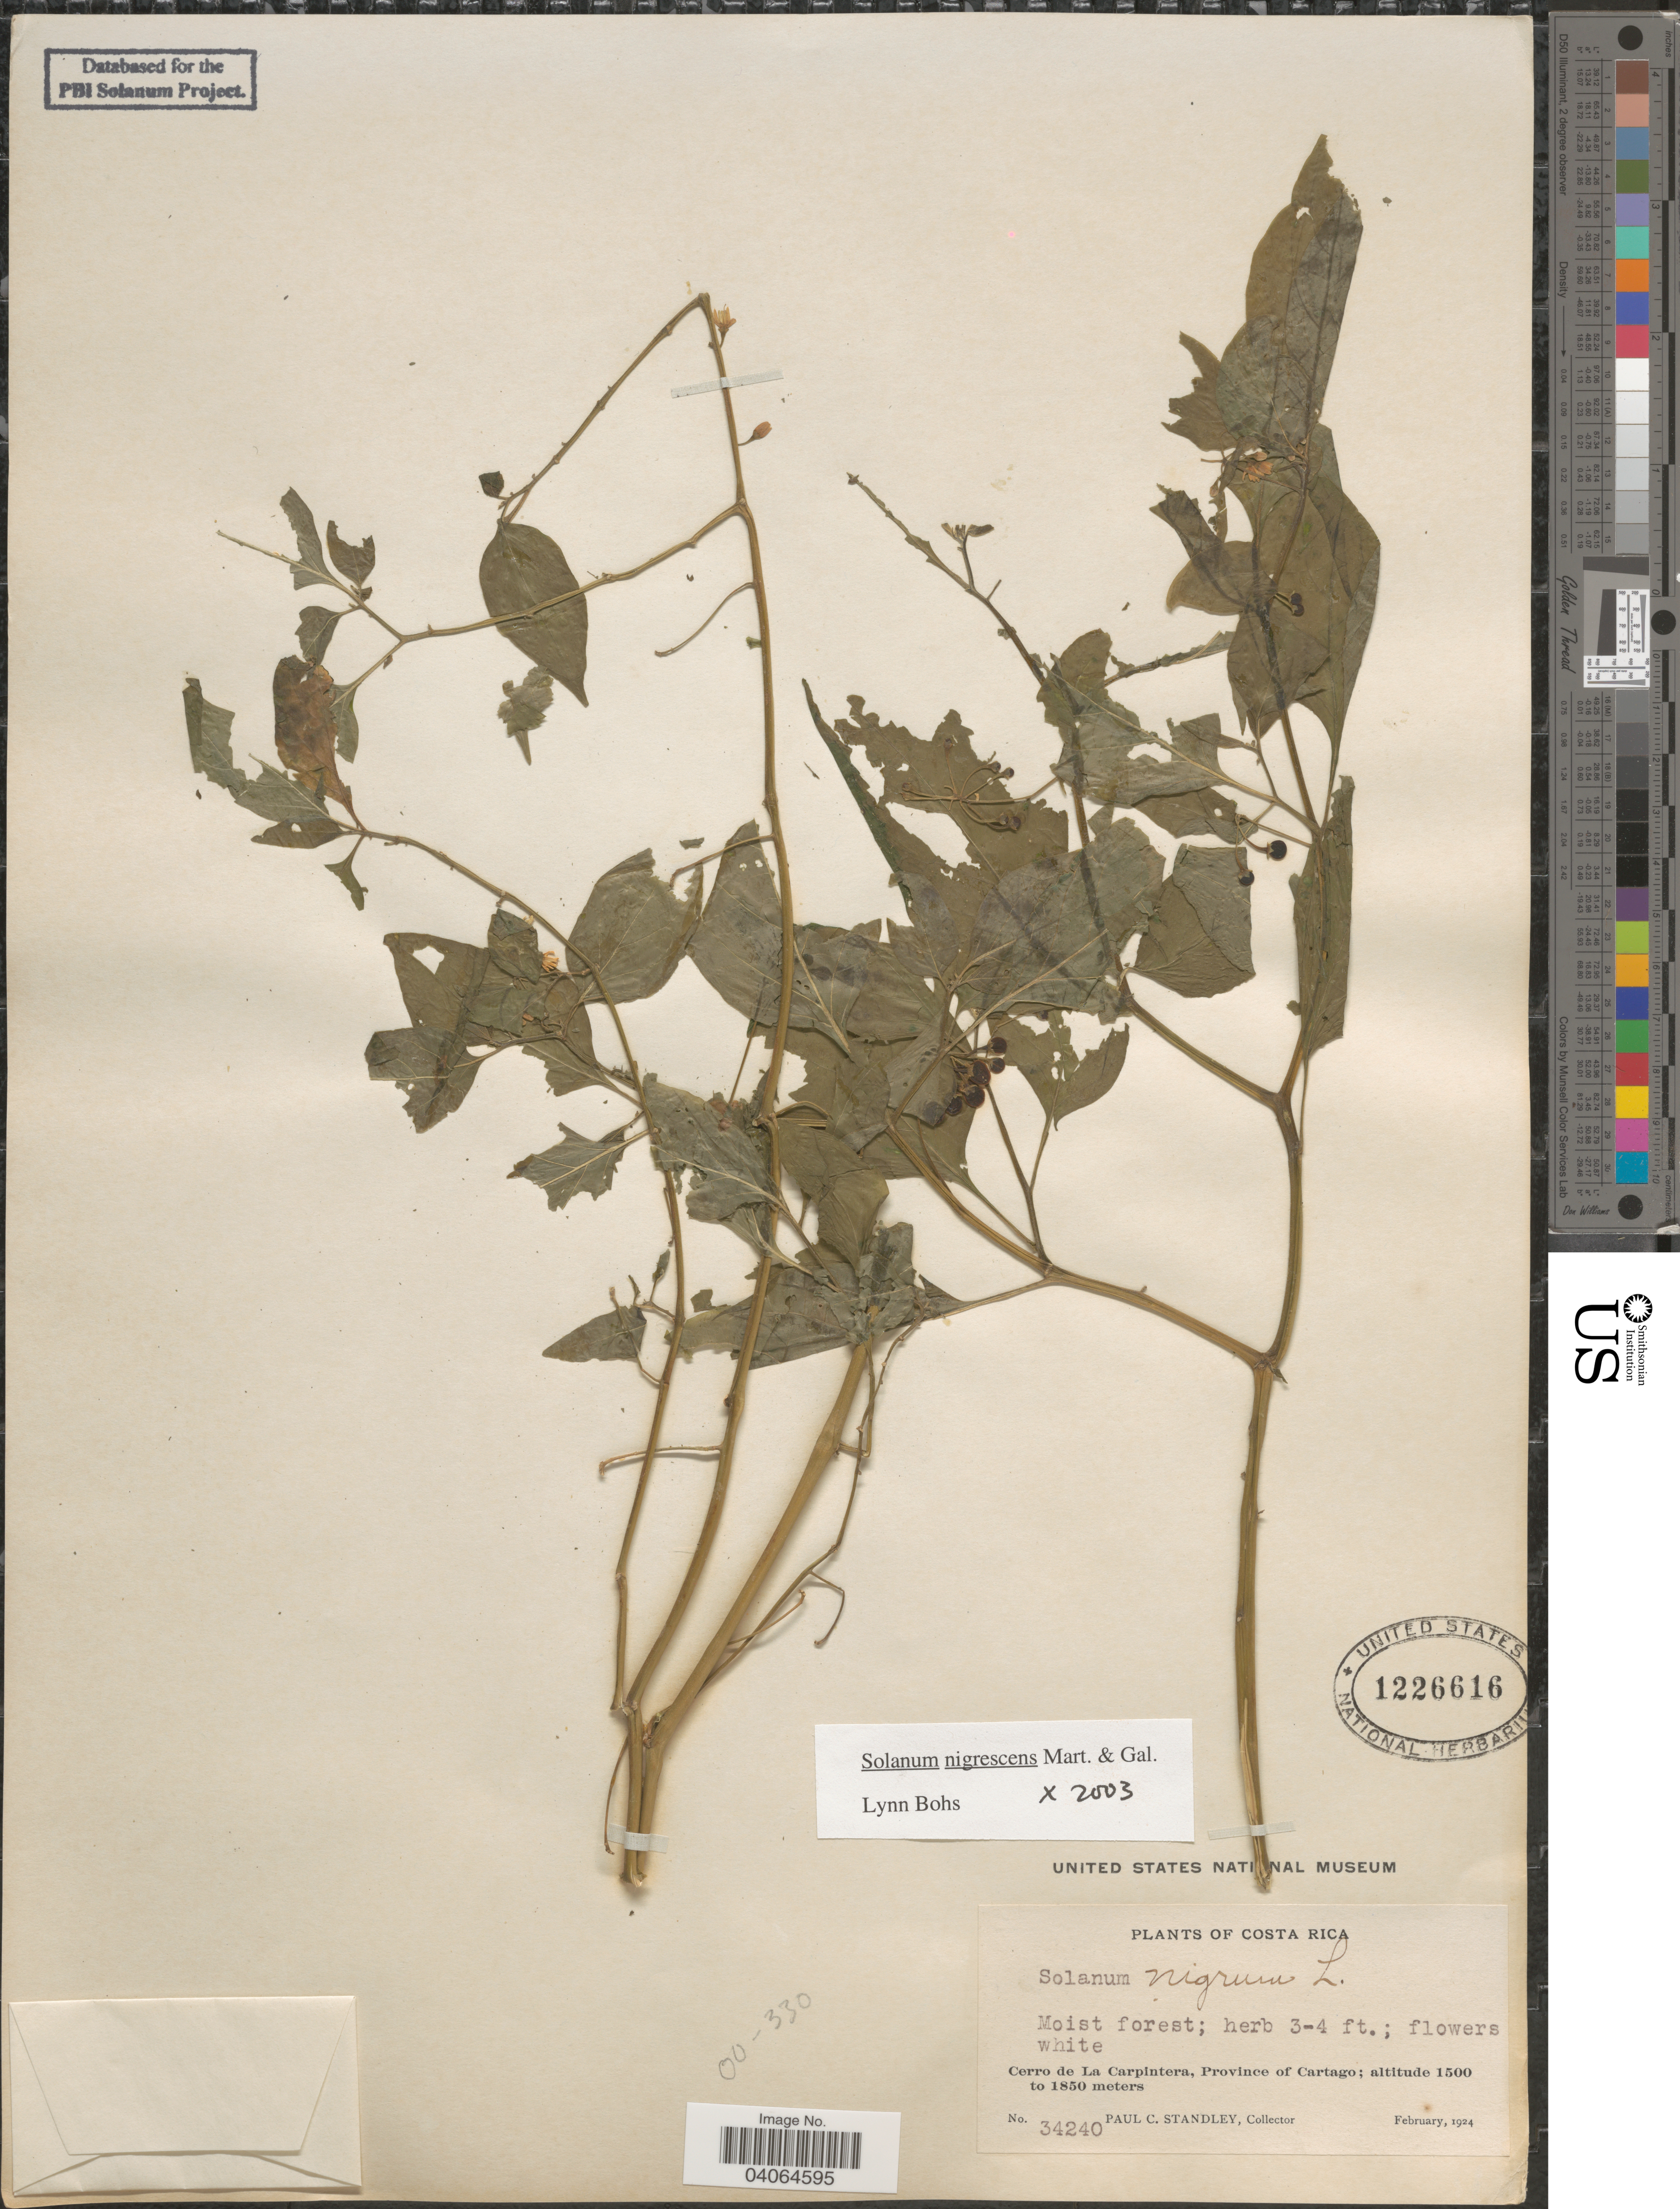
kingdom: Plantae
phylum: Tracheophyta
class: Magnoliopsida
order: Solanales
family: Solanaceae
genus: Solanum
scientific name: Solanum nigrescens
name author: M. Martens & Galeotti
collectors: P. C. Standley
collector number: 34240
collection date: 1924-02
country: Costa Rica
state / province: Cartago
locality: Cerro de La Carpintera.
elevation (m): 1500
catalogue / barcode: US 1226616